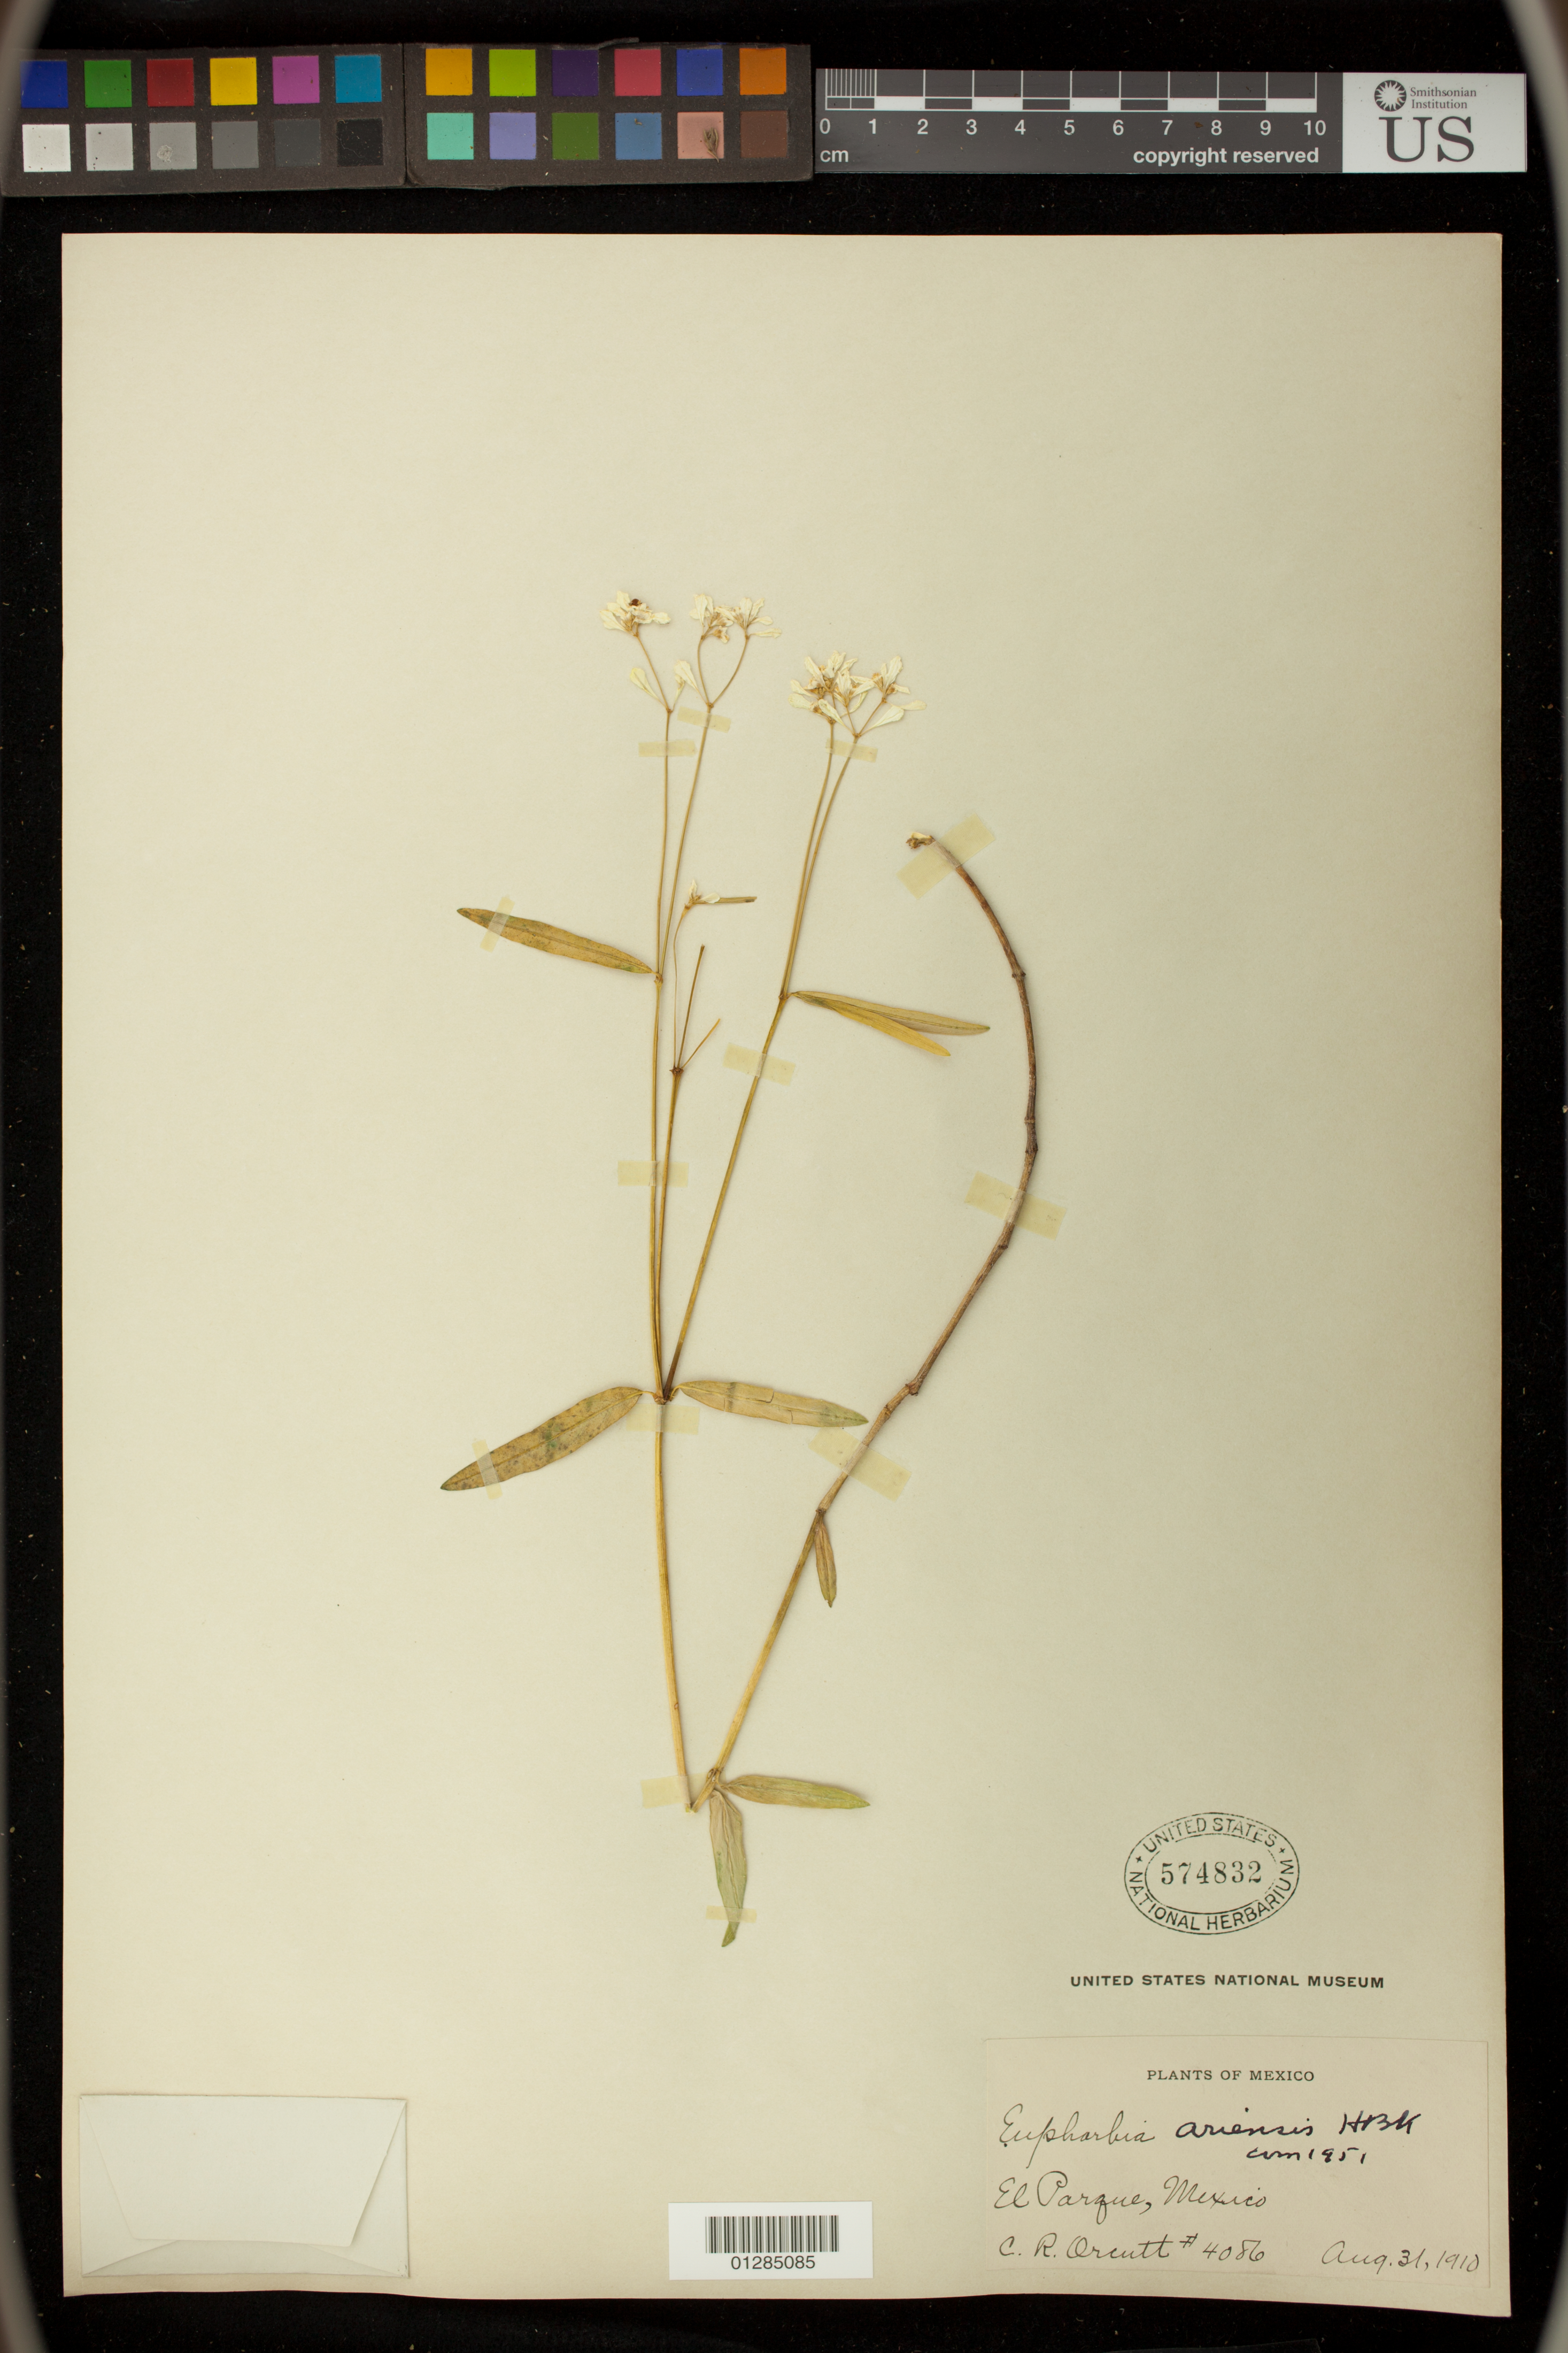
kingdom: Plantae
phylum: Tracheophyta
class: Magnoliopsida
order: Malpighiales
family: Euphorbiaceae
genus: Euphorbia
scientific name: Euphorbia ariensis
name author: Kunth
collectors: C. R. Orcutt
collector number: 4086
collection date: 1910-08-31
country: Mexico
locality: El Parque, Mexico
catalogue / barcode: US 574832